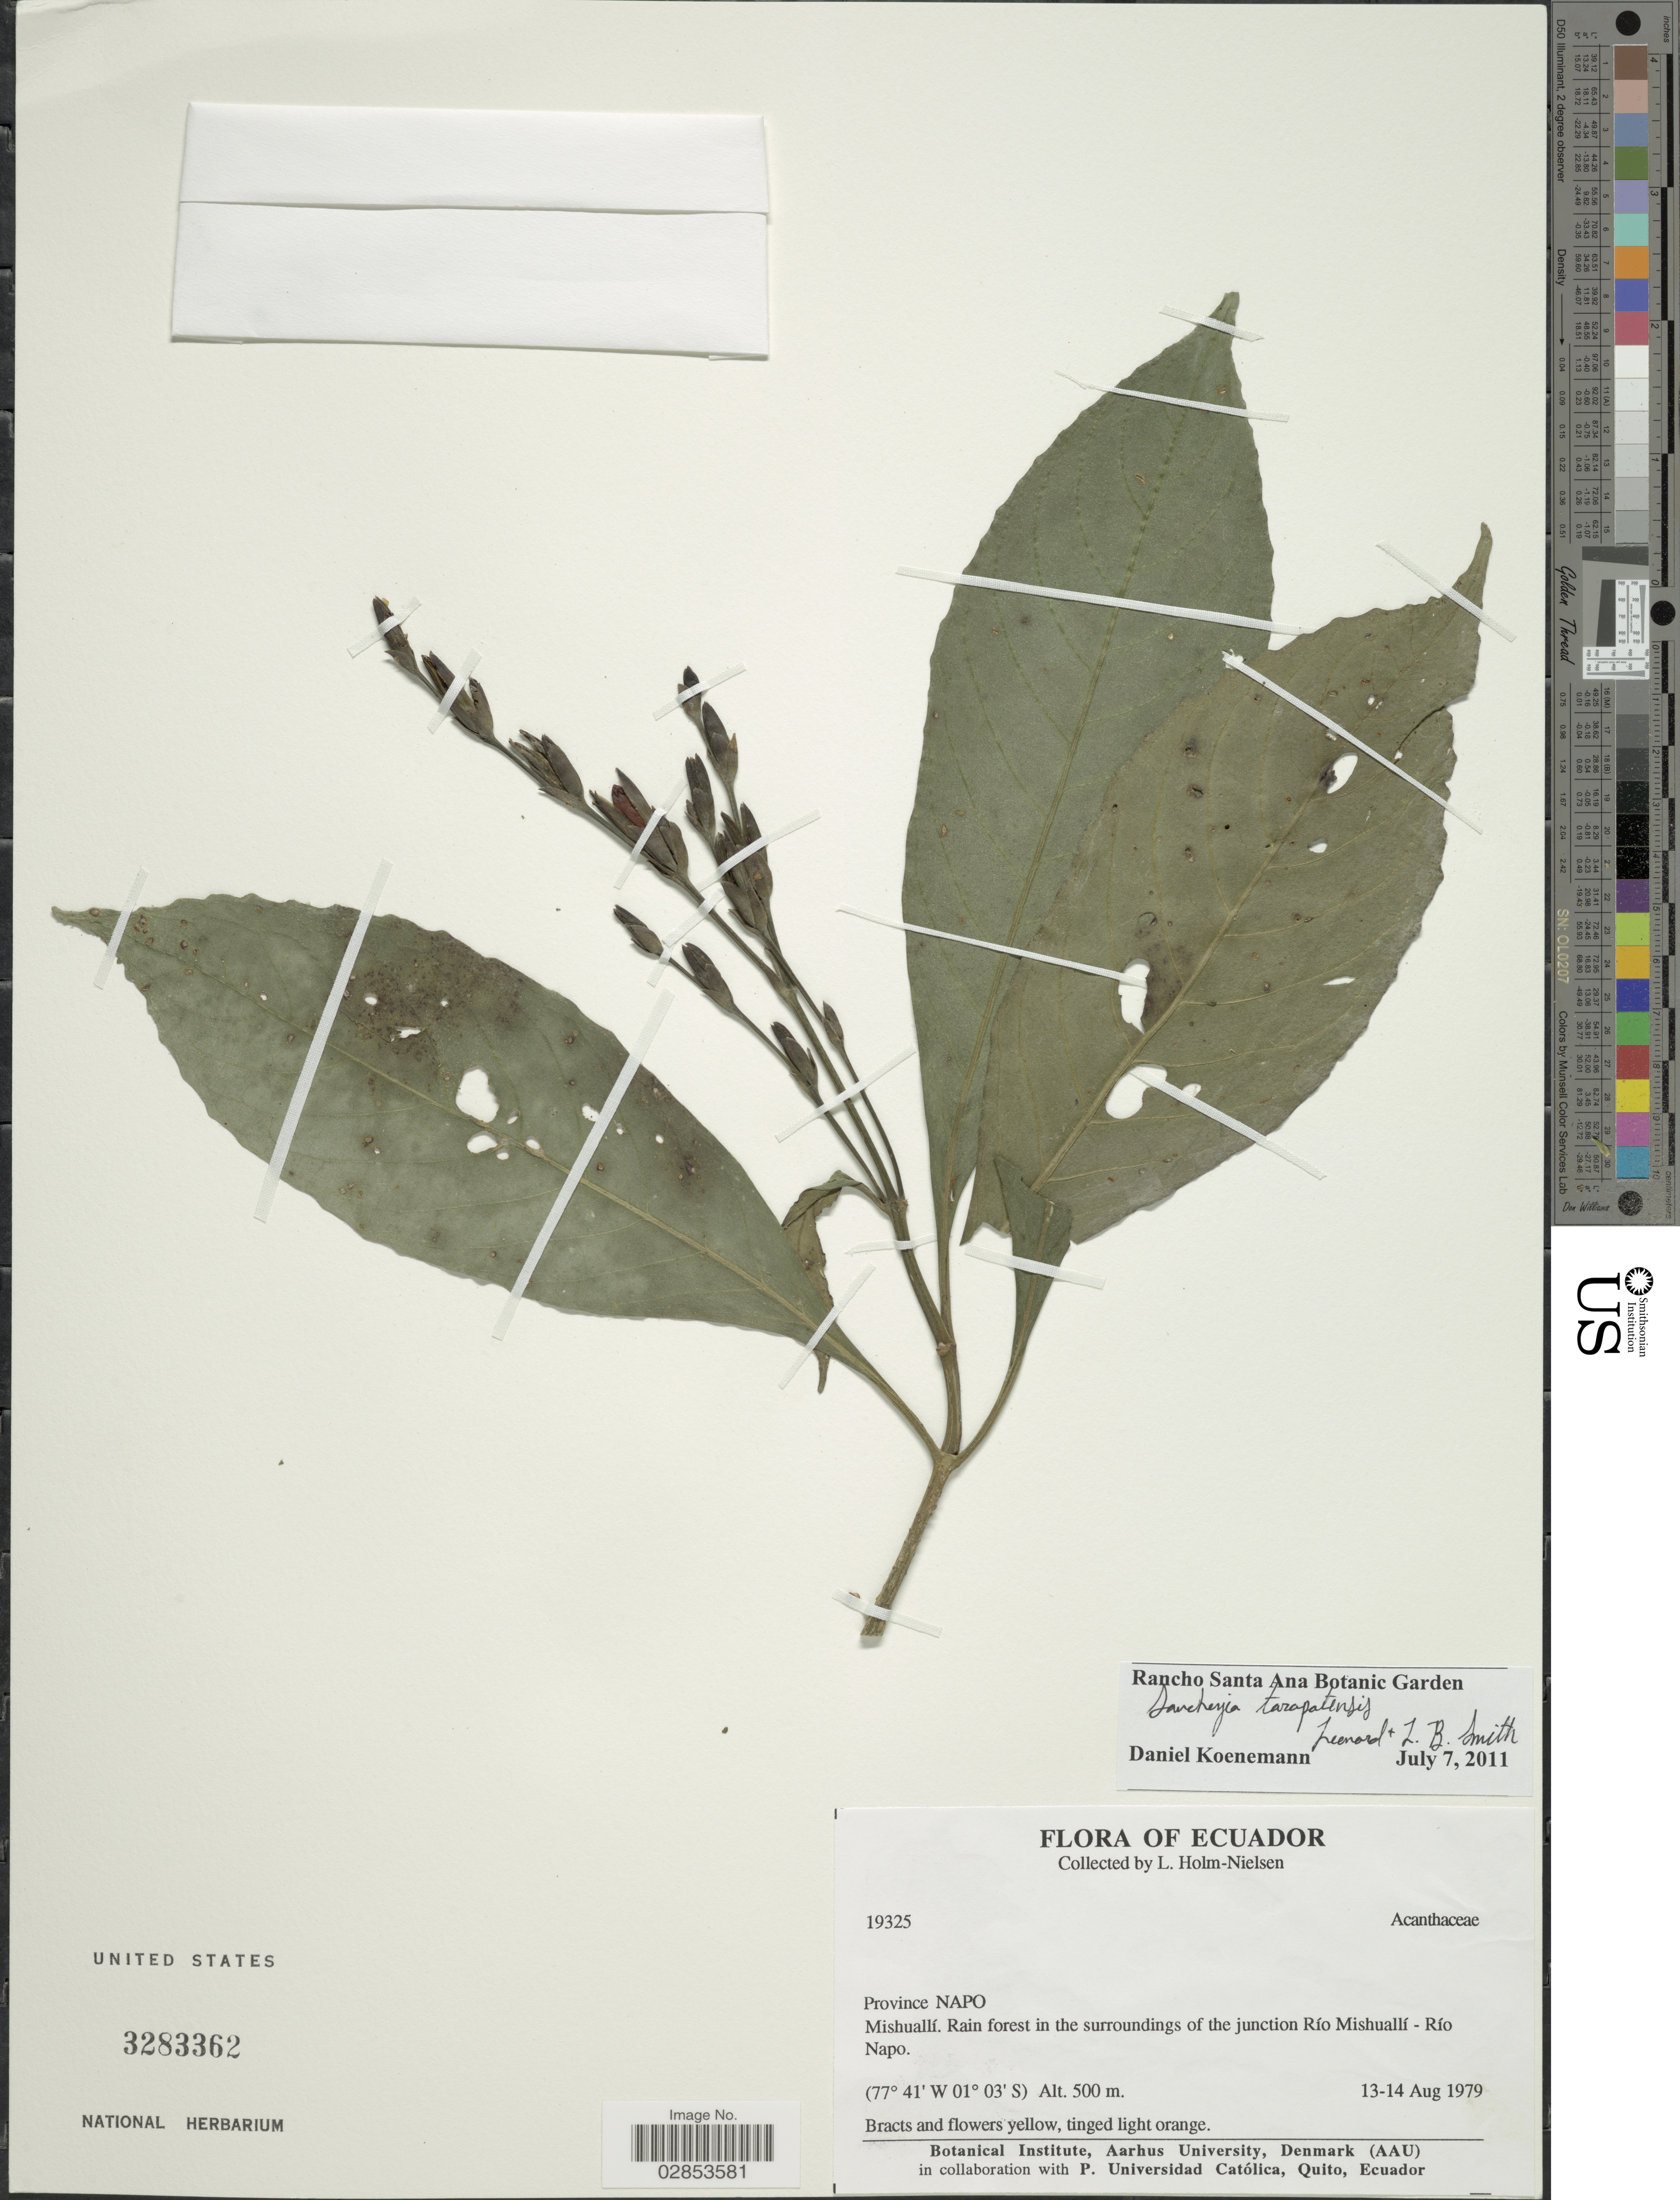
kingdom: Plantae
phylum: Tracheophyta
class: Magnoliopsida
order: Lamiales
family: Acanthaceae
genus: Sanchezia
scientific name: Sanchezia parviflora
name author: Leonard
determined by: Azevedo, Igor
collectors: L. Holm-Nielsen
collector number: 19325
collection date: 1979-08-13/1979-08-14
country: Ecuador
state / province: Napo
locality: Mishuallí. Rain forest in the surroundings of the junction Río Mishuallí-Río Napo.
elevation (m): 500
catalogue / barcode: US 3283362